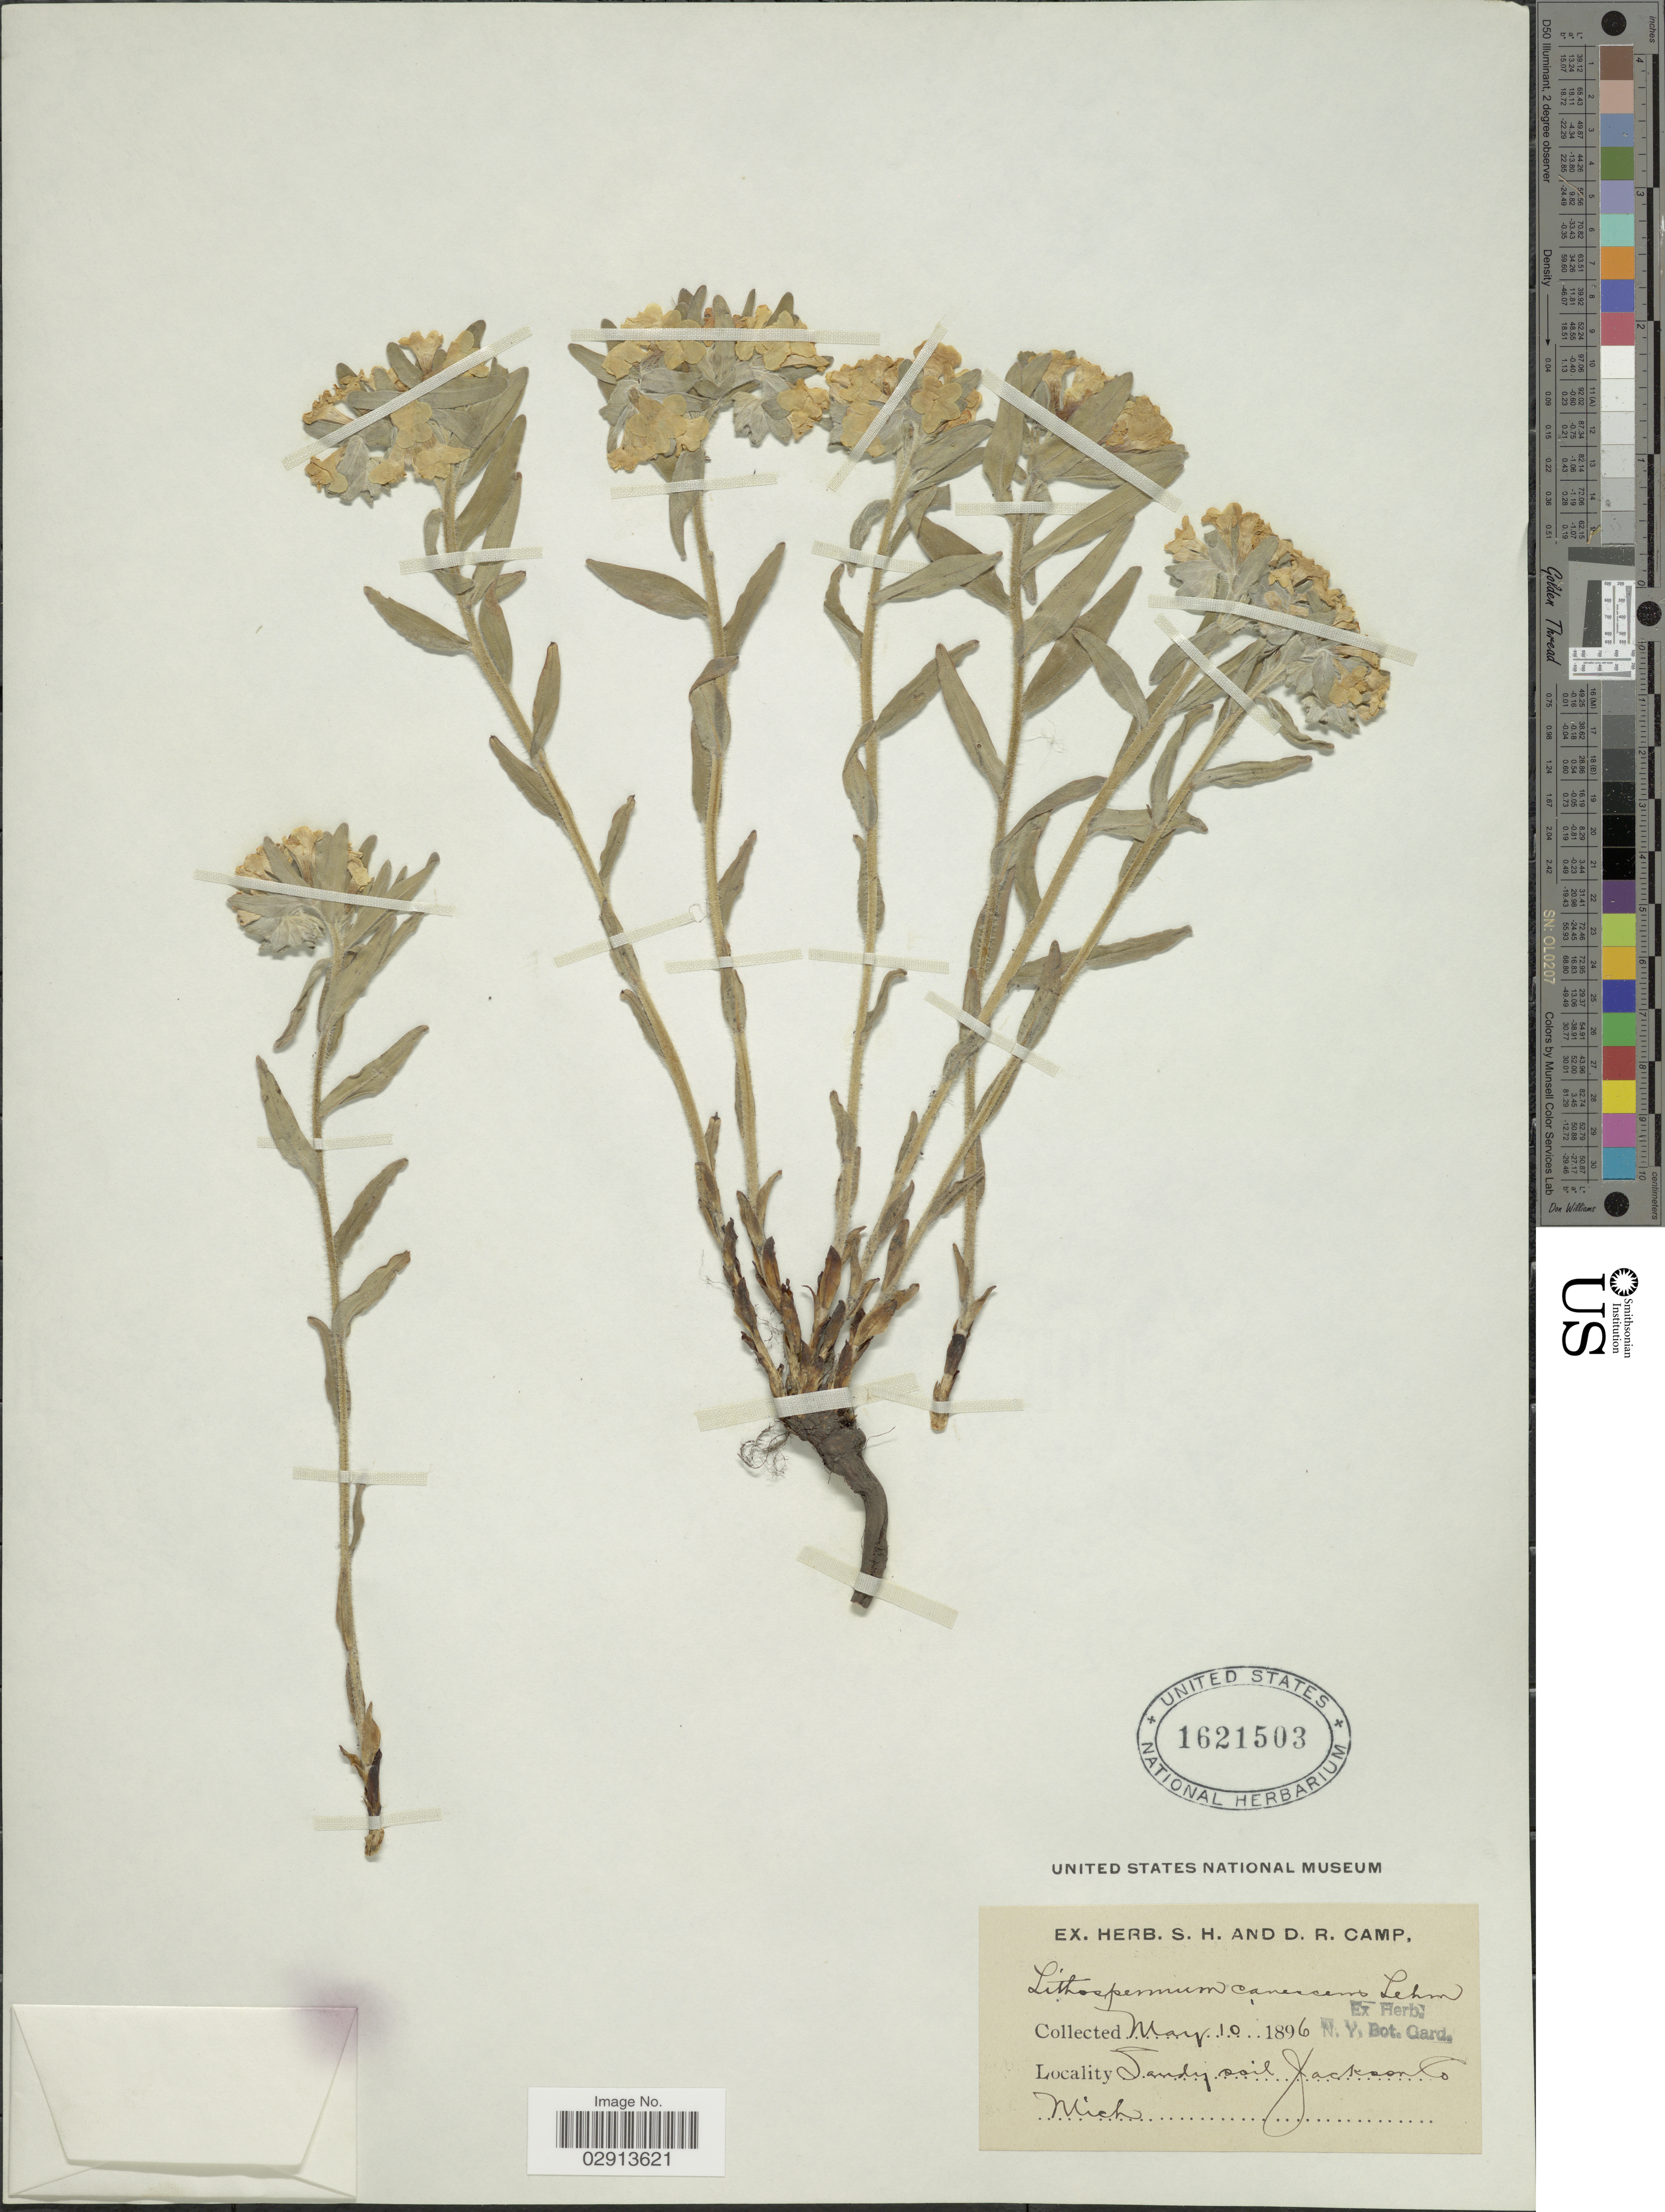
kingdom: Plantae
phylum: Tracheophyta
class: Magnoliopsida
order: Boraginales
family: Boraginaceae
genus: Lithospermum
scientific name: Lithospermum canescens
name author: (Michx.) Lehm.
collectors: ex herb. S. H and D. R. Camp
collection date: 1896-05-10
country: United States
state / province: Michigan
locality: Sandy soil, Jackson Co., Mich.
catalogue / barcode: US 1621503